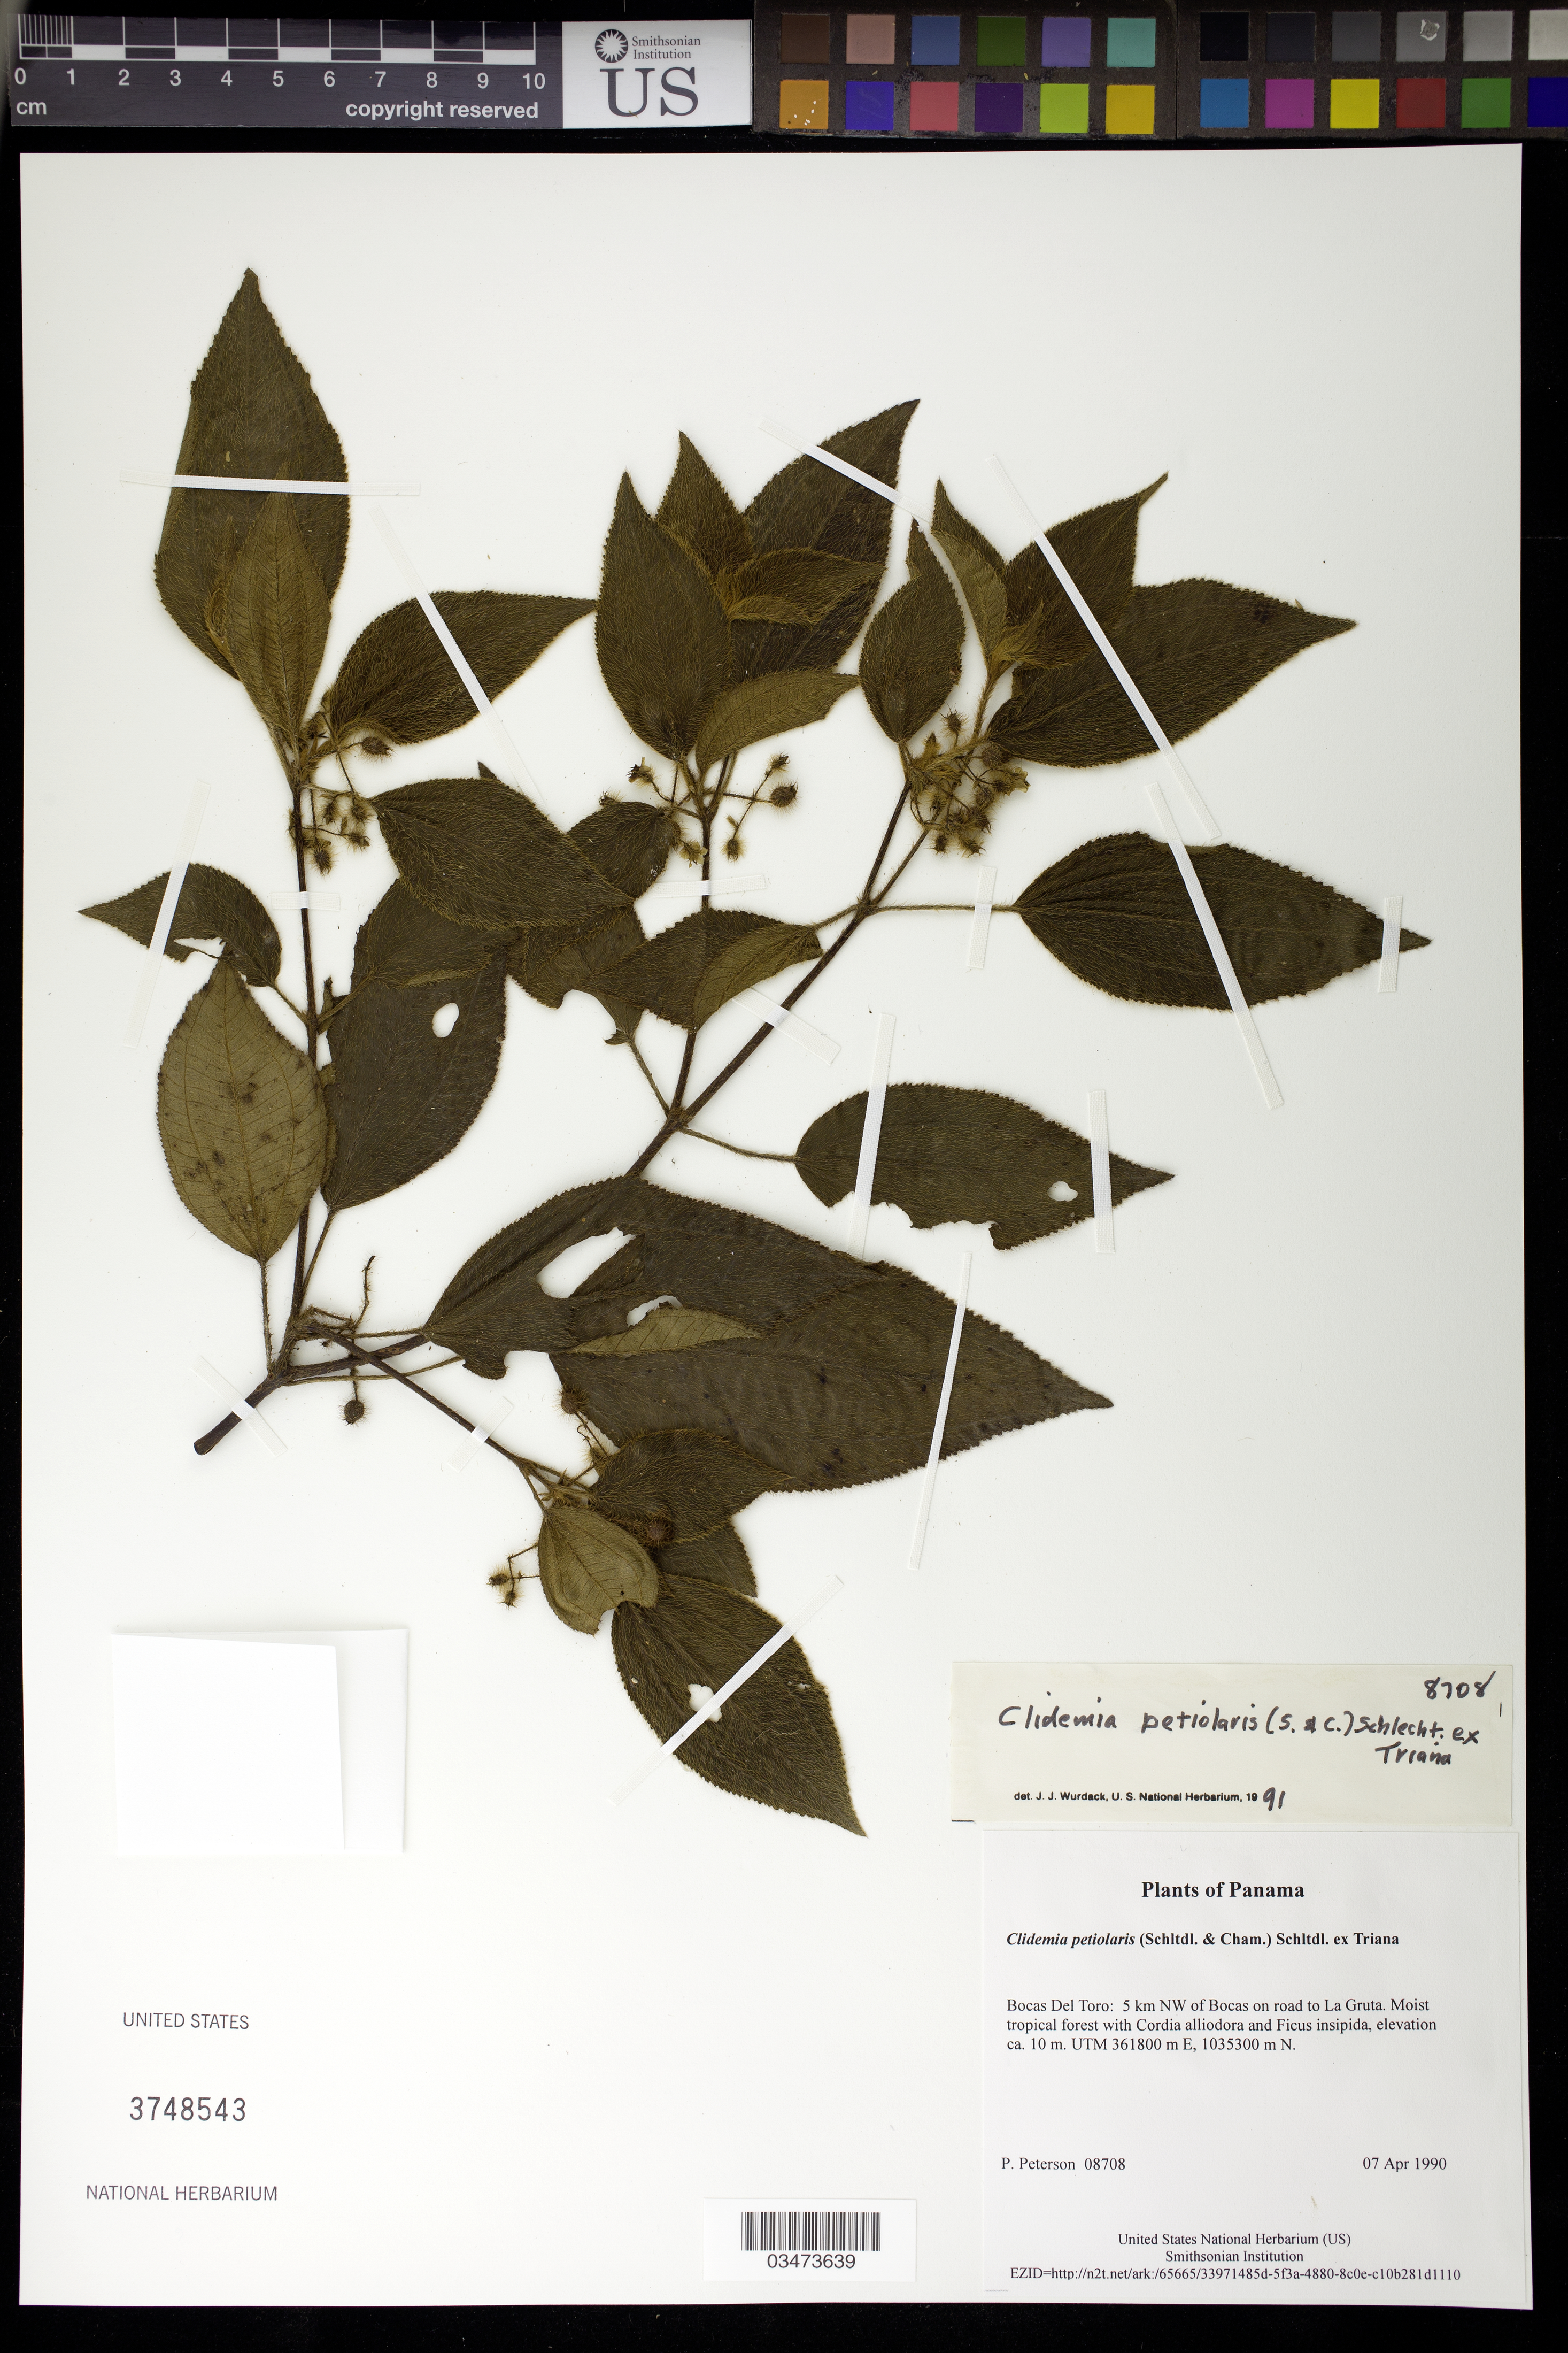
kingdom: Plantae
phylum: Tracheophyta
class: Magnoliopsida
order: Myrtales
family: Melastomataceae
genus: Clidemia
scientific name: Clidemia petiolaris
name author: (Schltdl. & Cham.) Schltdl. ex Triana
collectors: P. M. Peterson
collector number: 08708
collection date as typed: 07 Apr 1990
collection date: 1990-04-07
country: Panama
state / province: Bocas del Toro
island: Colón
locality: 5 km NW of Bocas on road to La Gruta.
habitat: Moist tropical forest with Cordia alliodora and Ficus insipida, elevation ca. 10 m. UTM 361800 m E, 1035300 m N.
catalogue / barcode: US 3748543